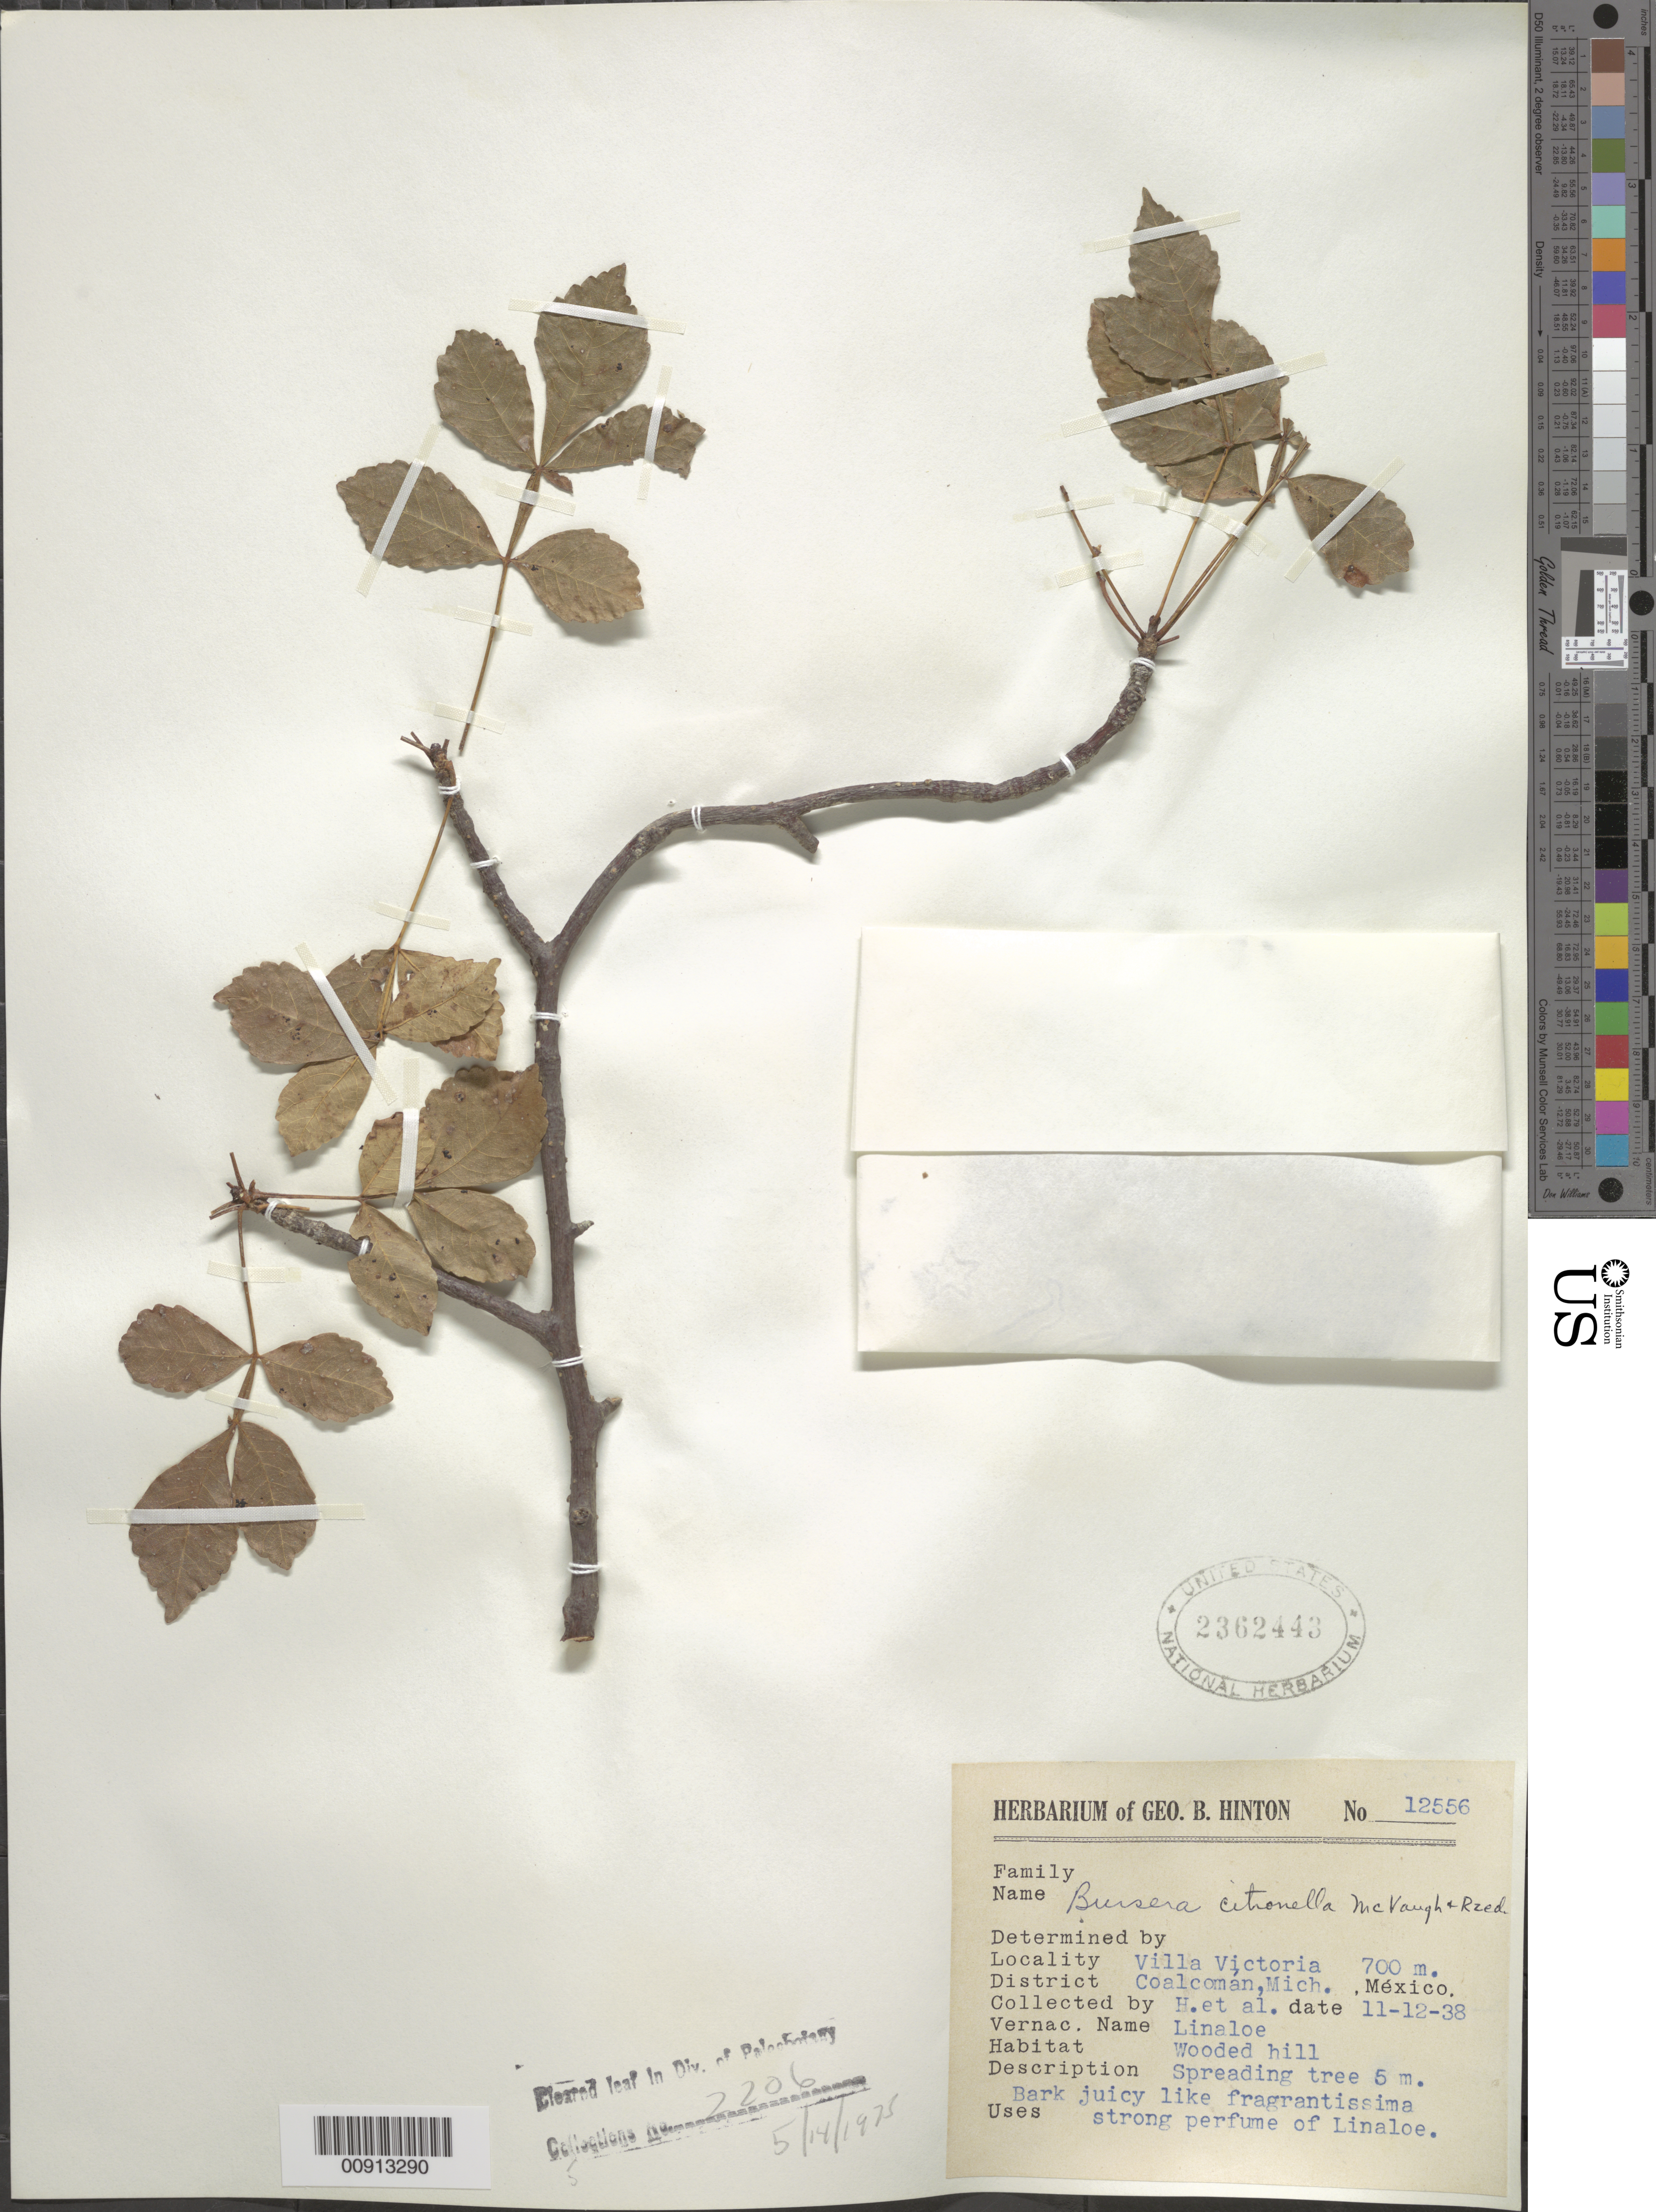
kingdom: Plantae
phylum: Tracheophyta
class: Magnoliopsida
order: Sapindales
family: Burseraceae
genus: Bursera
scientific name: Bursera citronella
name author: McVaugh & Rzed.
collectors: G. B. Hinton & et al.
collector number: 12556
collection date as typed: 12 Nov 1938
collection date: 1938-11-12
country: Mexico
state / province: Michoacán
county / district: Coalcomán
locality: Villa Victoria, District Coalcomán, Michoacán.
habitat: Wooded hill.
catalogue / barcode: US 2362443